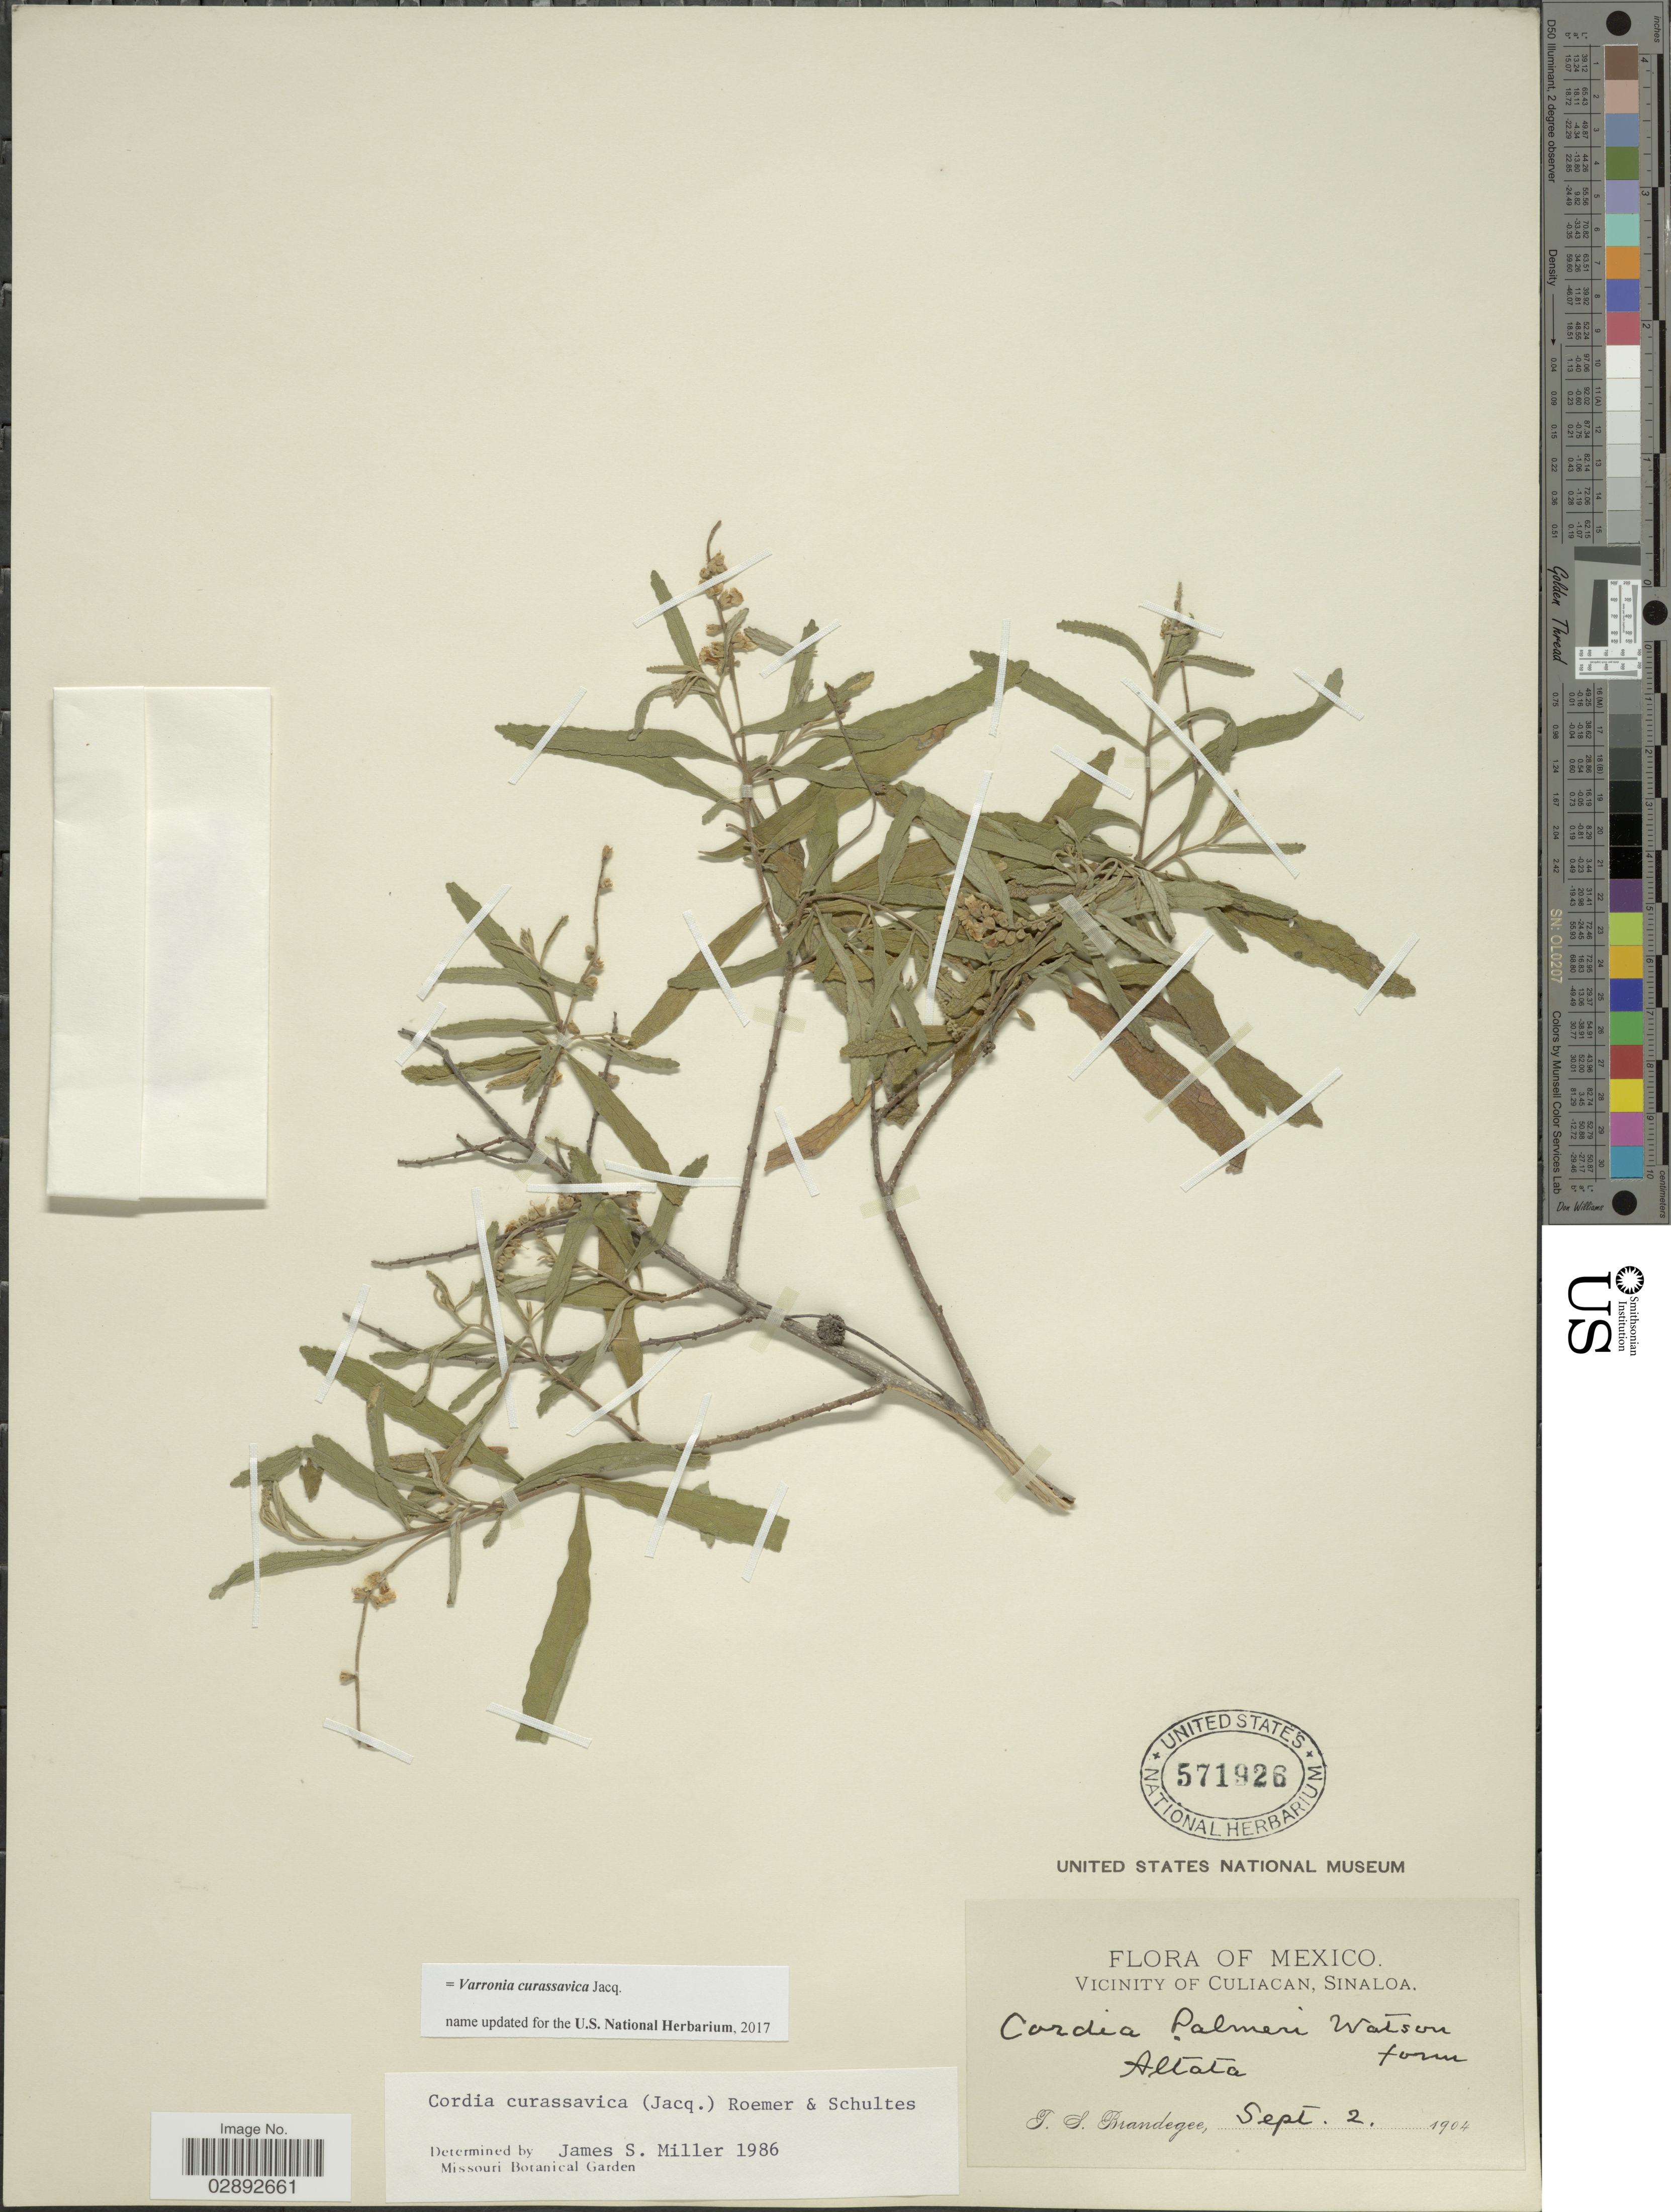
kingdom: Plantae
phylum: Tracheophyta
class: Magnoliopsida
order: Boraginales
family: Cordiaceae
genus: Varronia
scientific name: Varronia curassavica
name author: Jacq.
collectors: T. S. Brandegee (herbarium)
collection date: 1904-09-02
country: Mexico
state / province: Sinaloa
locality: Vicinity of Culiacan. Altata.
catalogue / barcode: US 571926